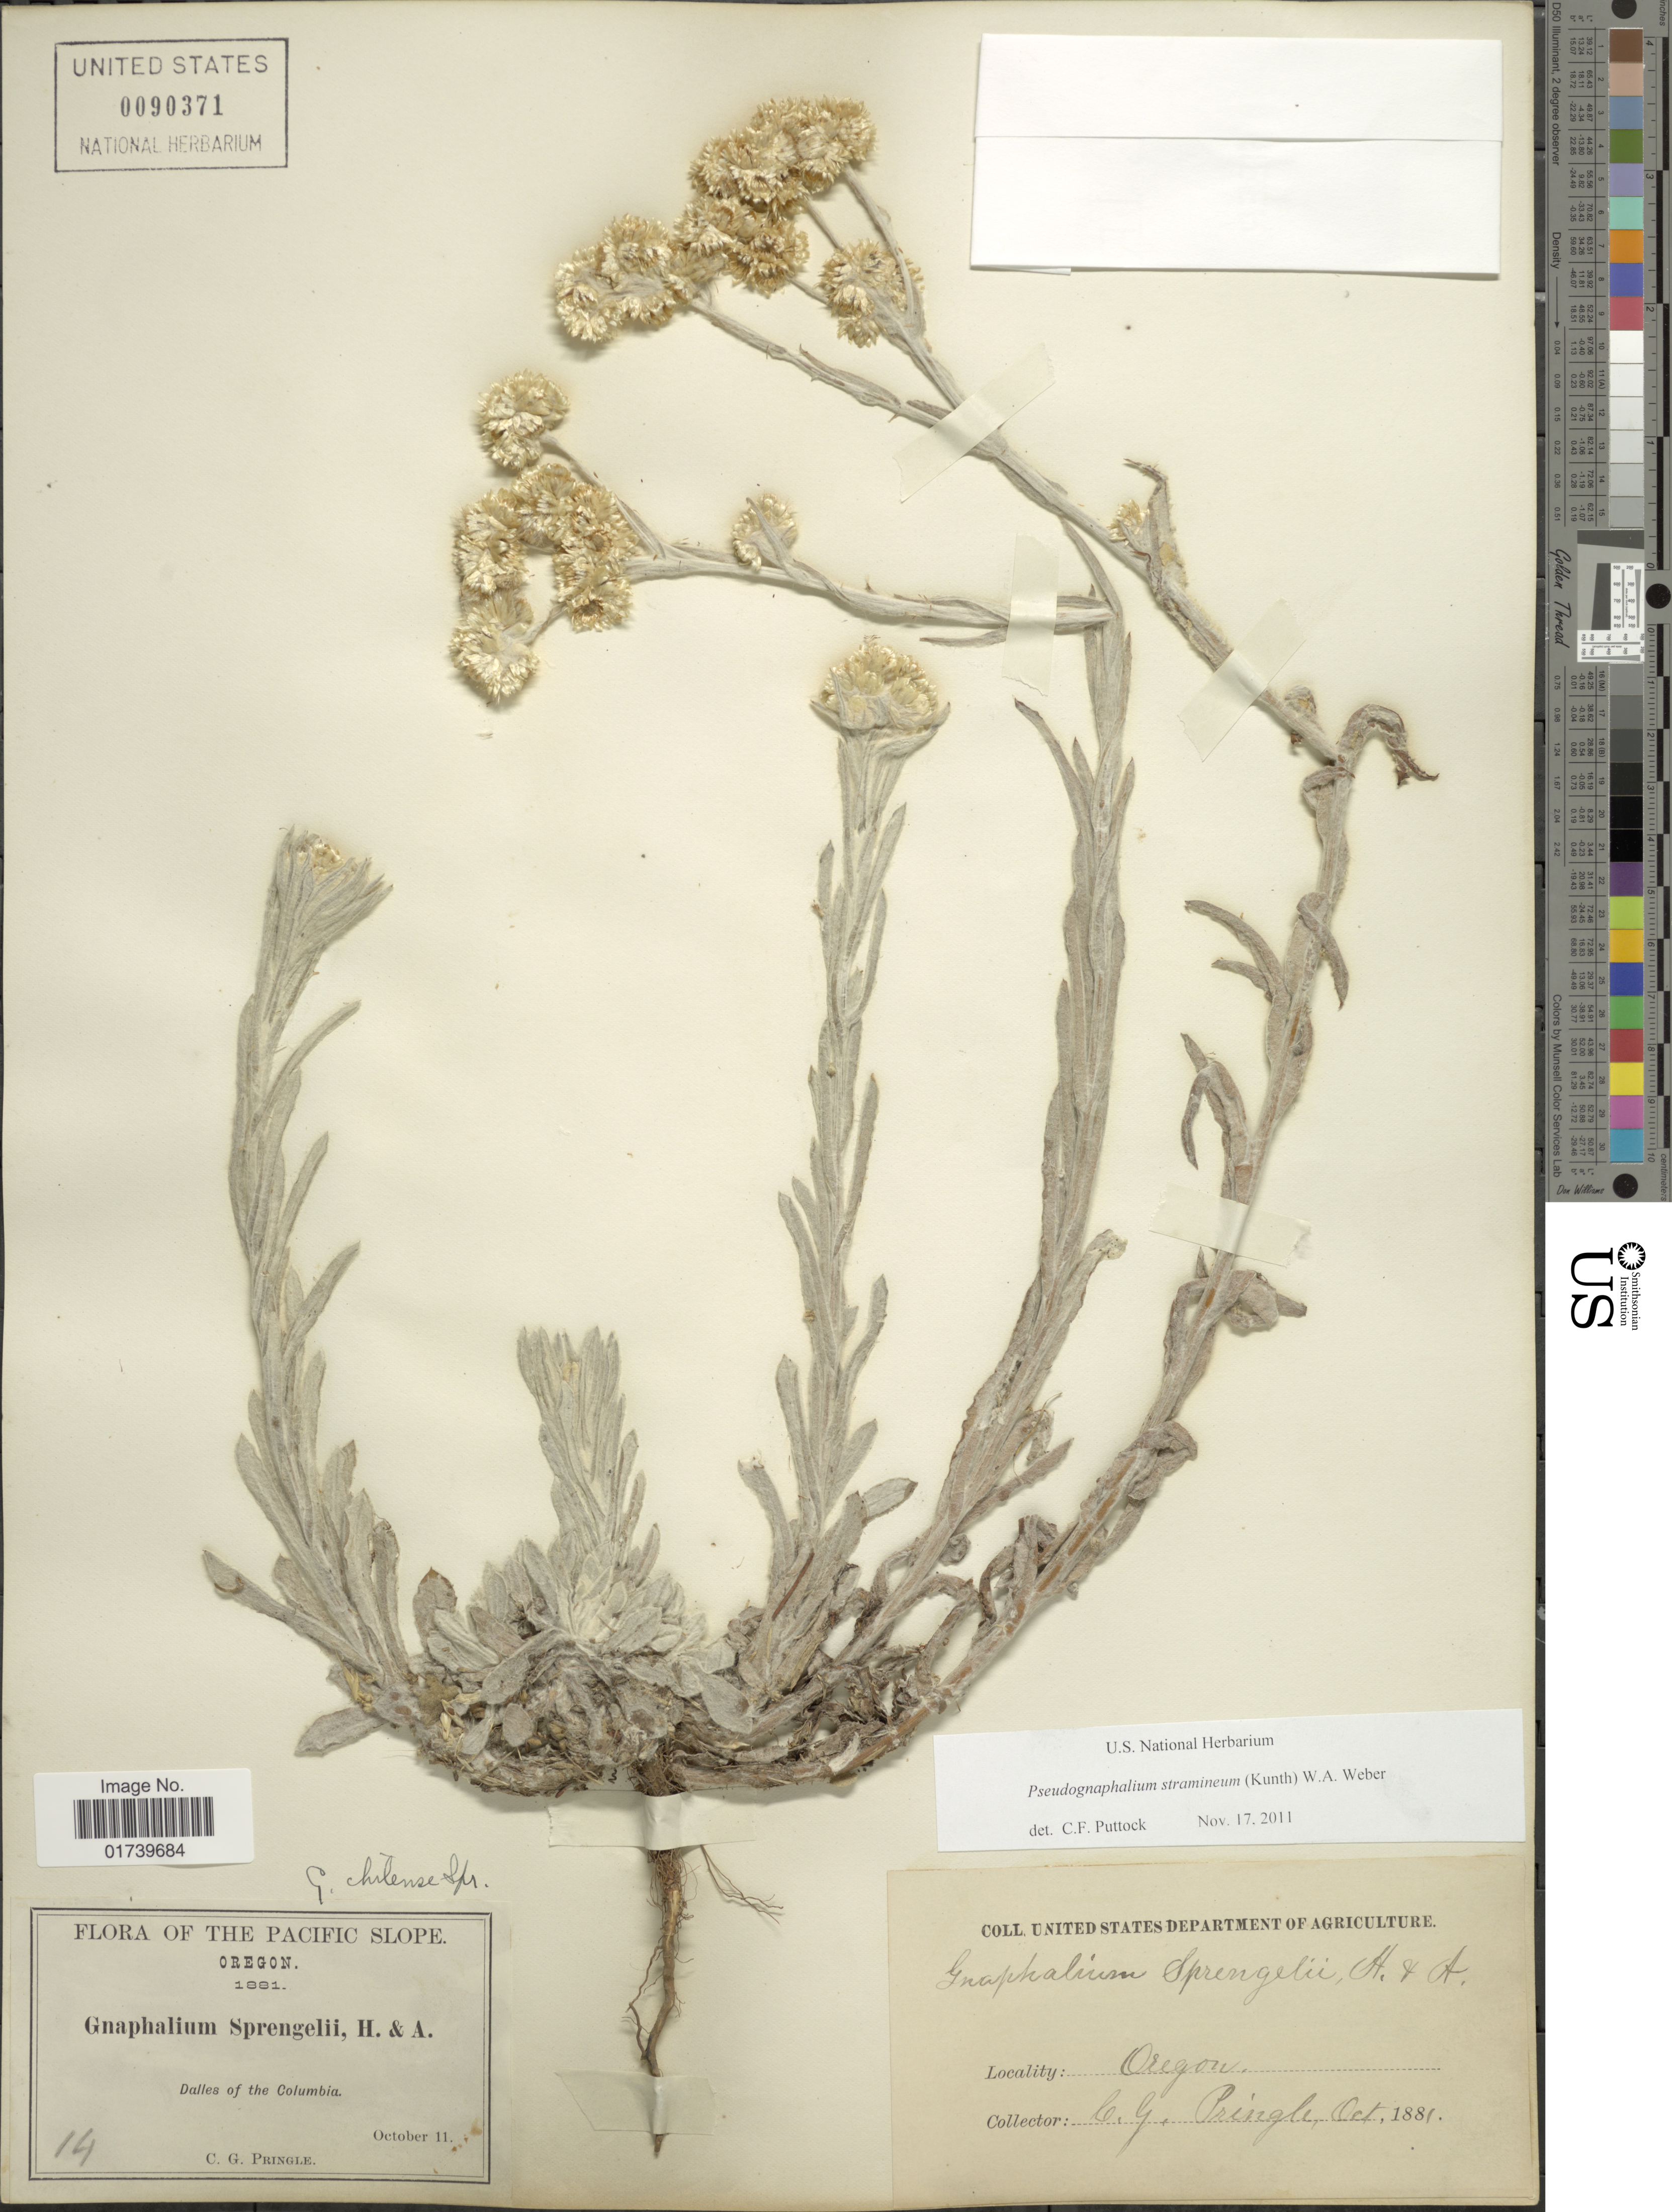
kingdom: Plantae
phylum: Tracheophyta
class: Magnoliopsida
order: Asterales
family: Asteraceae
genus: Pseudognaphalium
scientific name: Pseudognaphalium stramineum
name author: (Kunth) Anderb.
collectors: C. G. Pringle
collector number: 14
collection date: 1881-10-11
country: United States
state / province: Oregon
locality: Pacific Slope. dalles of Columbia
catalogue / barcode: US 90371